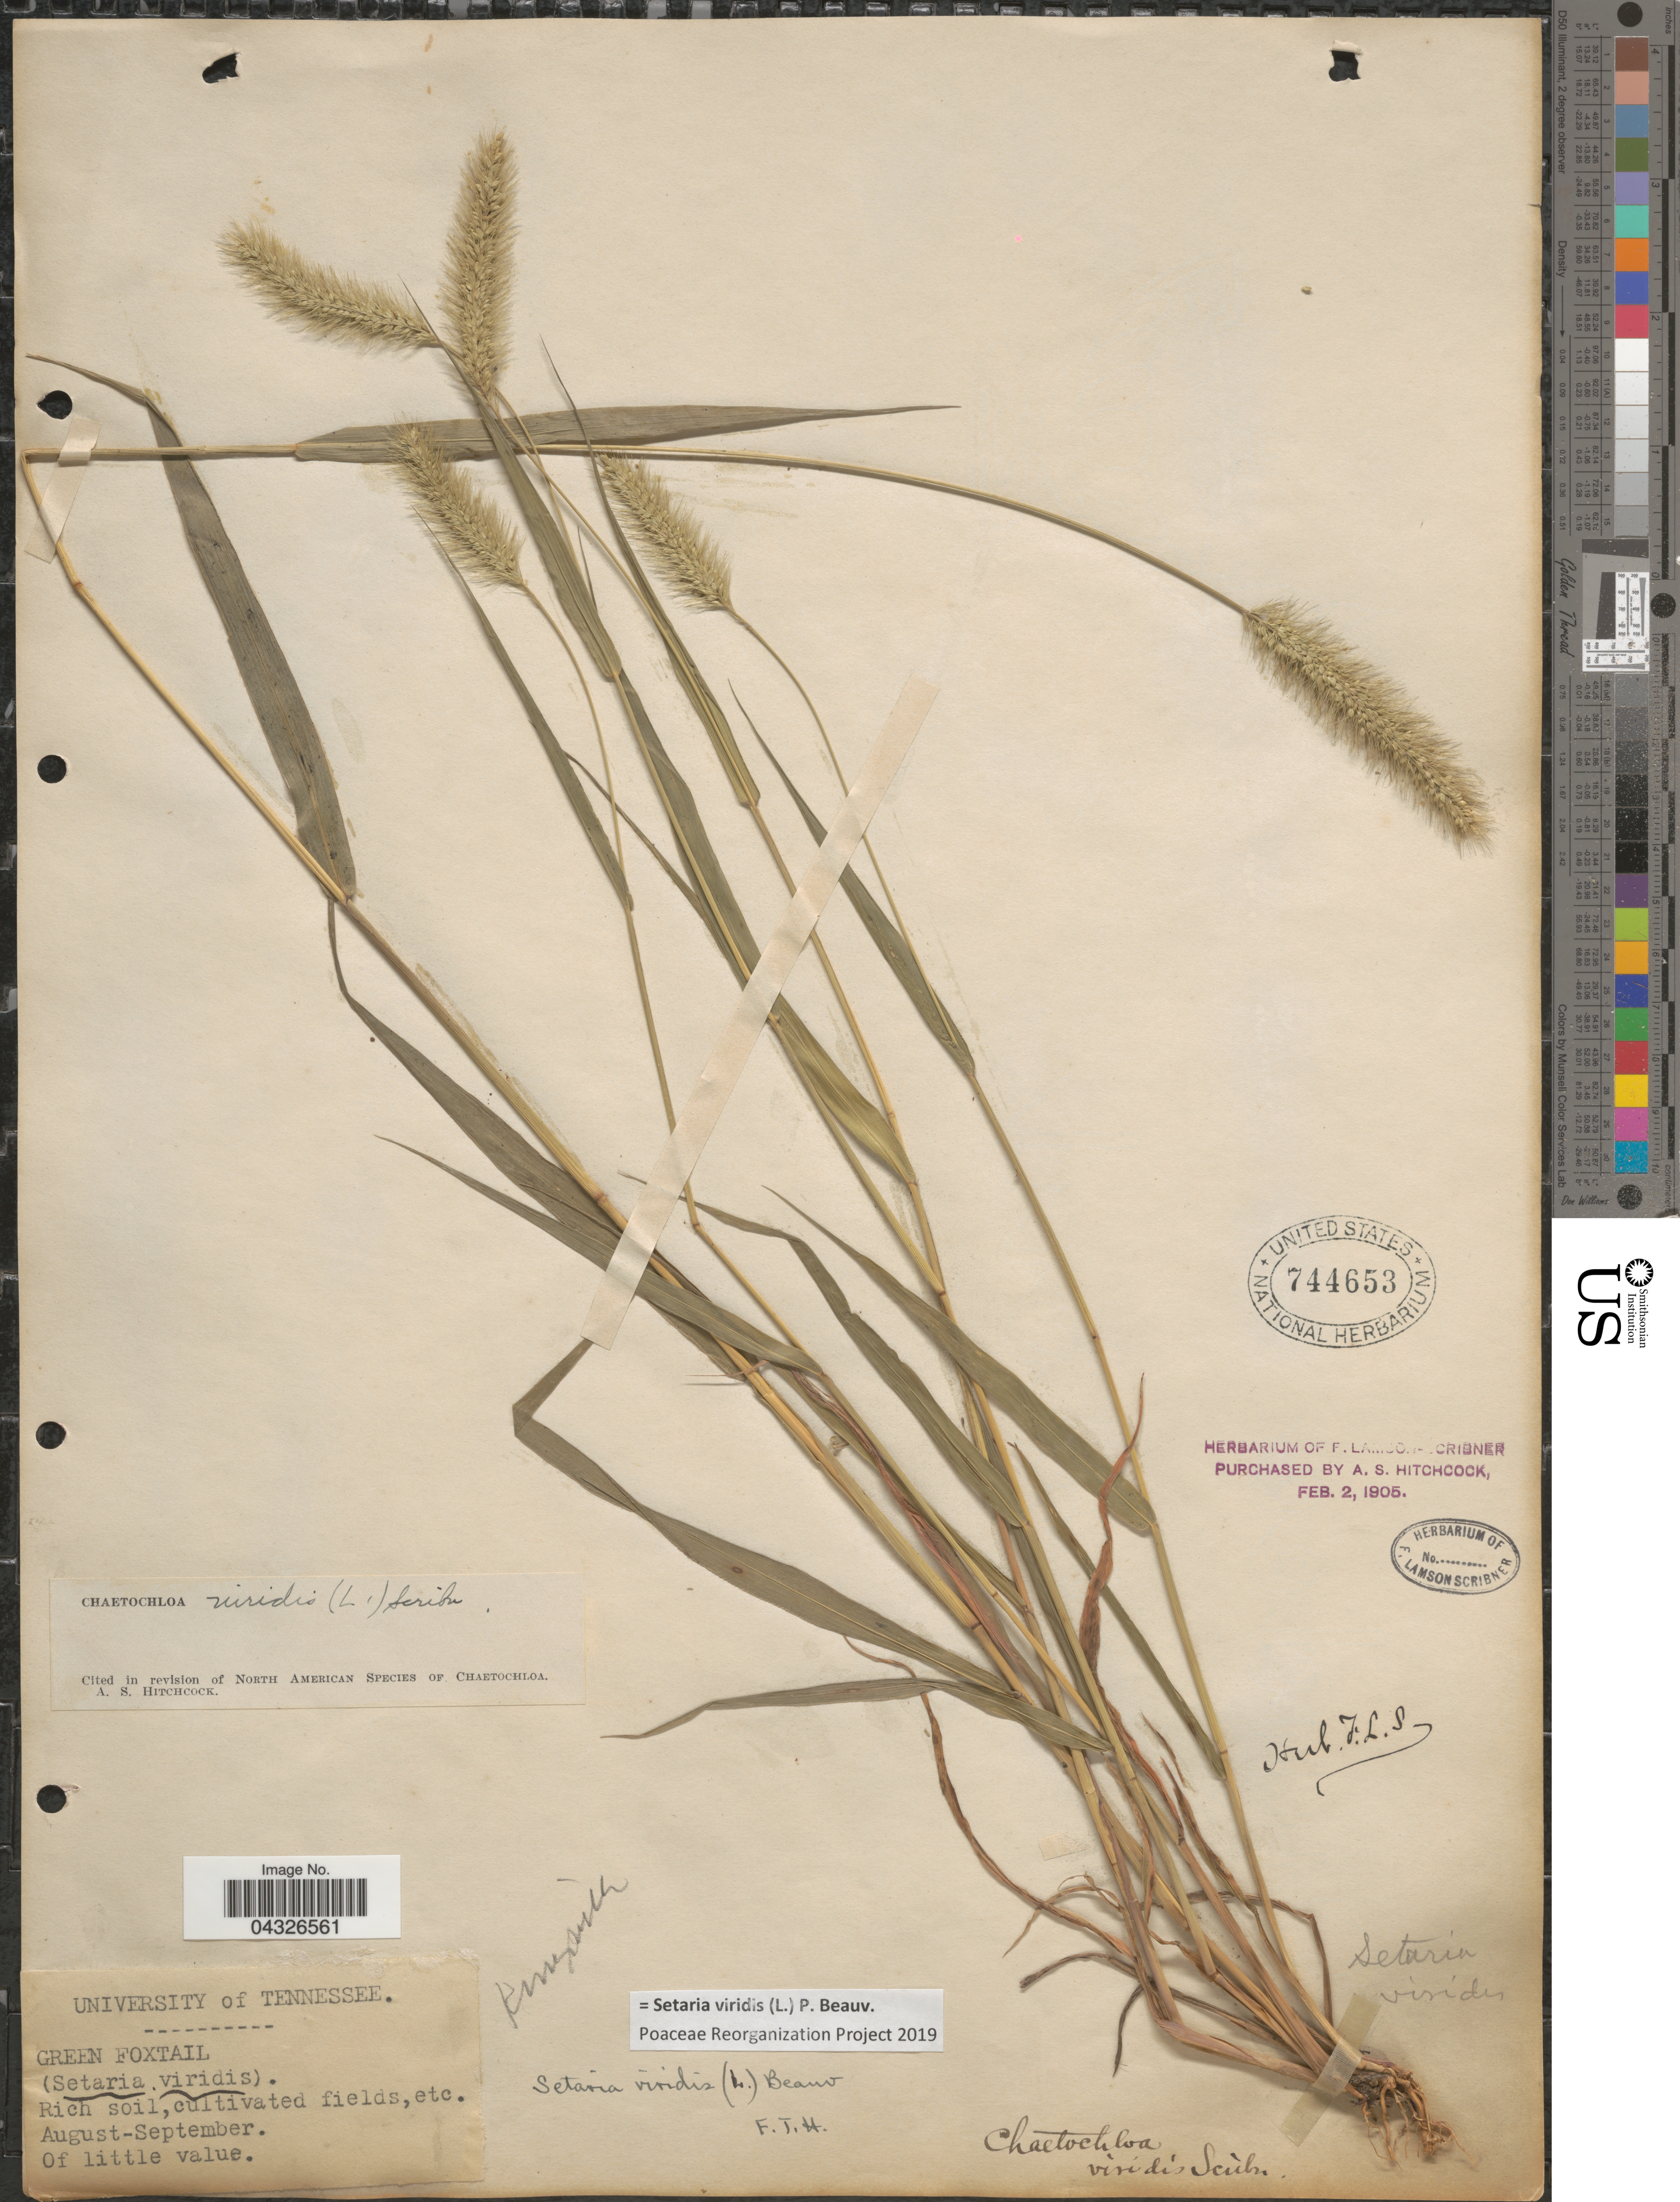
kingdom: Plantae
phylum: Tracheophyta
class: Liliopsida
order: Poales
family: Poaceae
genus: Setaria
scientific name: Setaria viridis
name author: (L.) P. Beauv.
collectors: University of Tennessee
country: United States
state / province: Tennessee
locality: Rich soil, cultivated fields, etc.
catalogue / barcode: US 744653